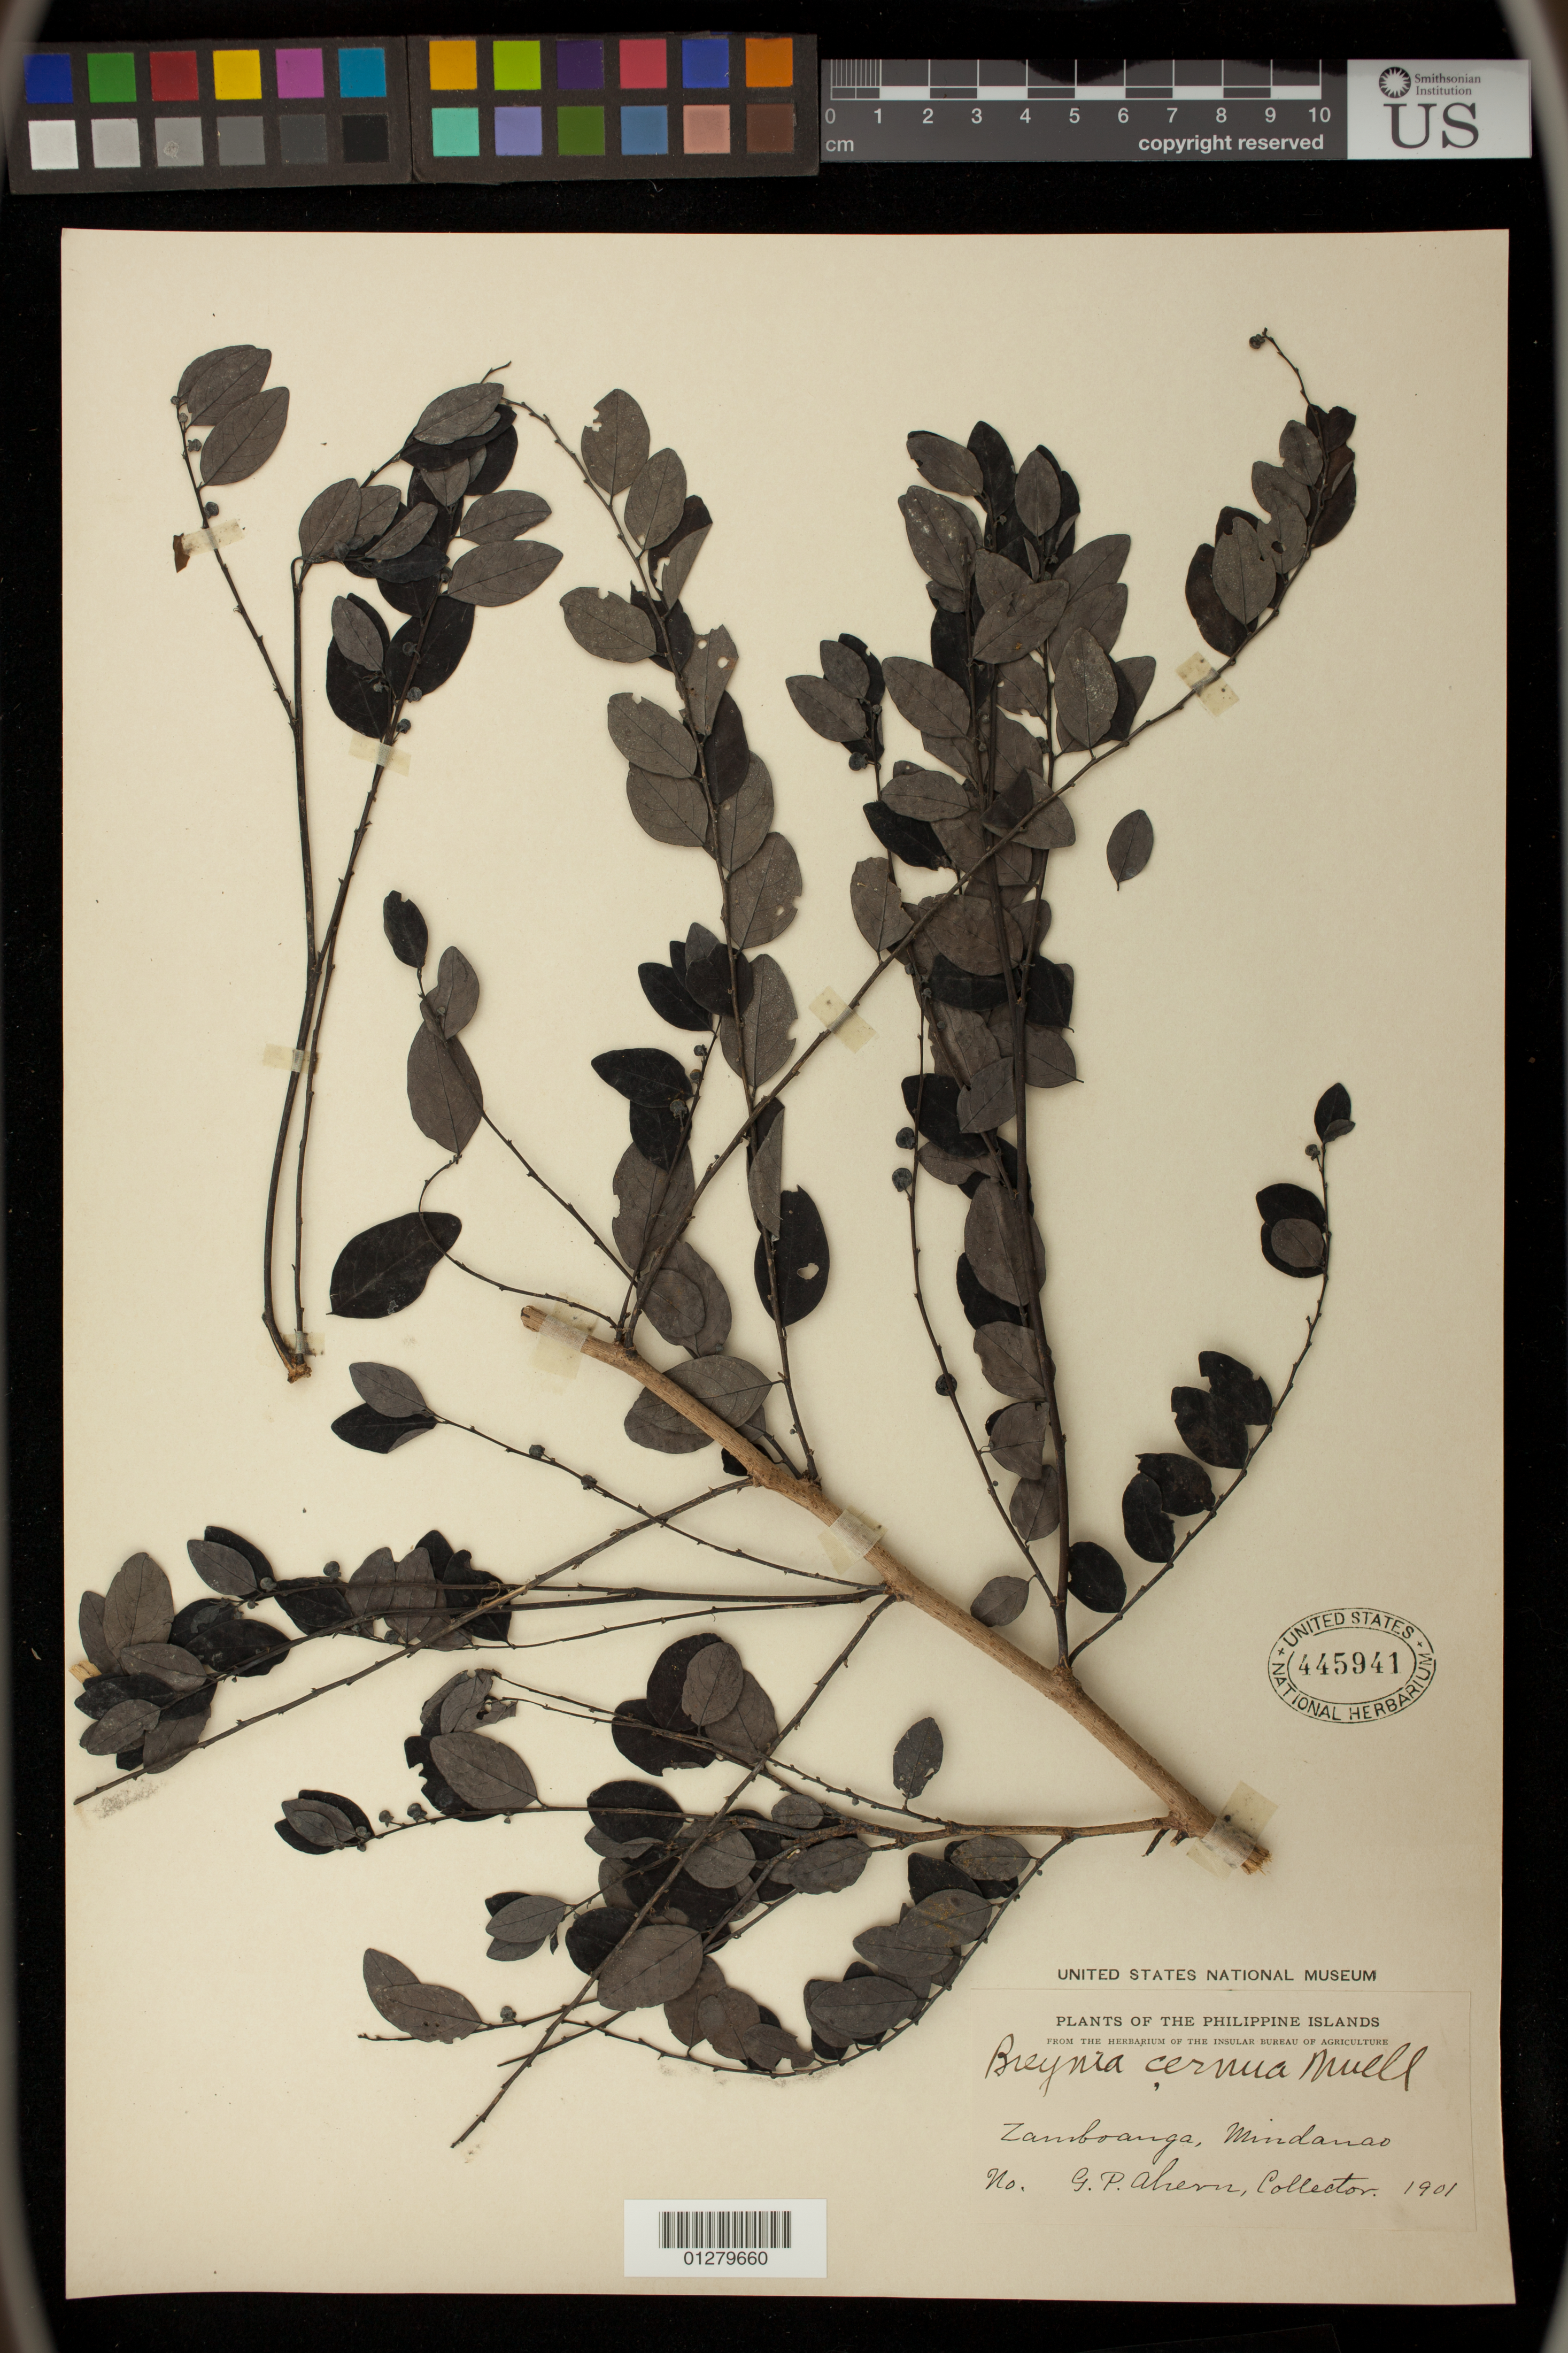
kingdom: Plantae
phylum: Tracheophyta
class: Magnoliopsida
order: Malpighiales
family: Phyllanthaceae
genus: Breynia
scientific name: Breynia cernua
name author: (Poir.) Müll. Arg.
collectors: G. Ahern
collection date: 1901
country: Philippines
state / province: Zamboanga Peninsula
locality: Zamboanga, Mindaano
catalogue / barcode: US 445941